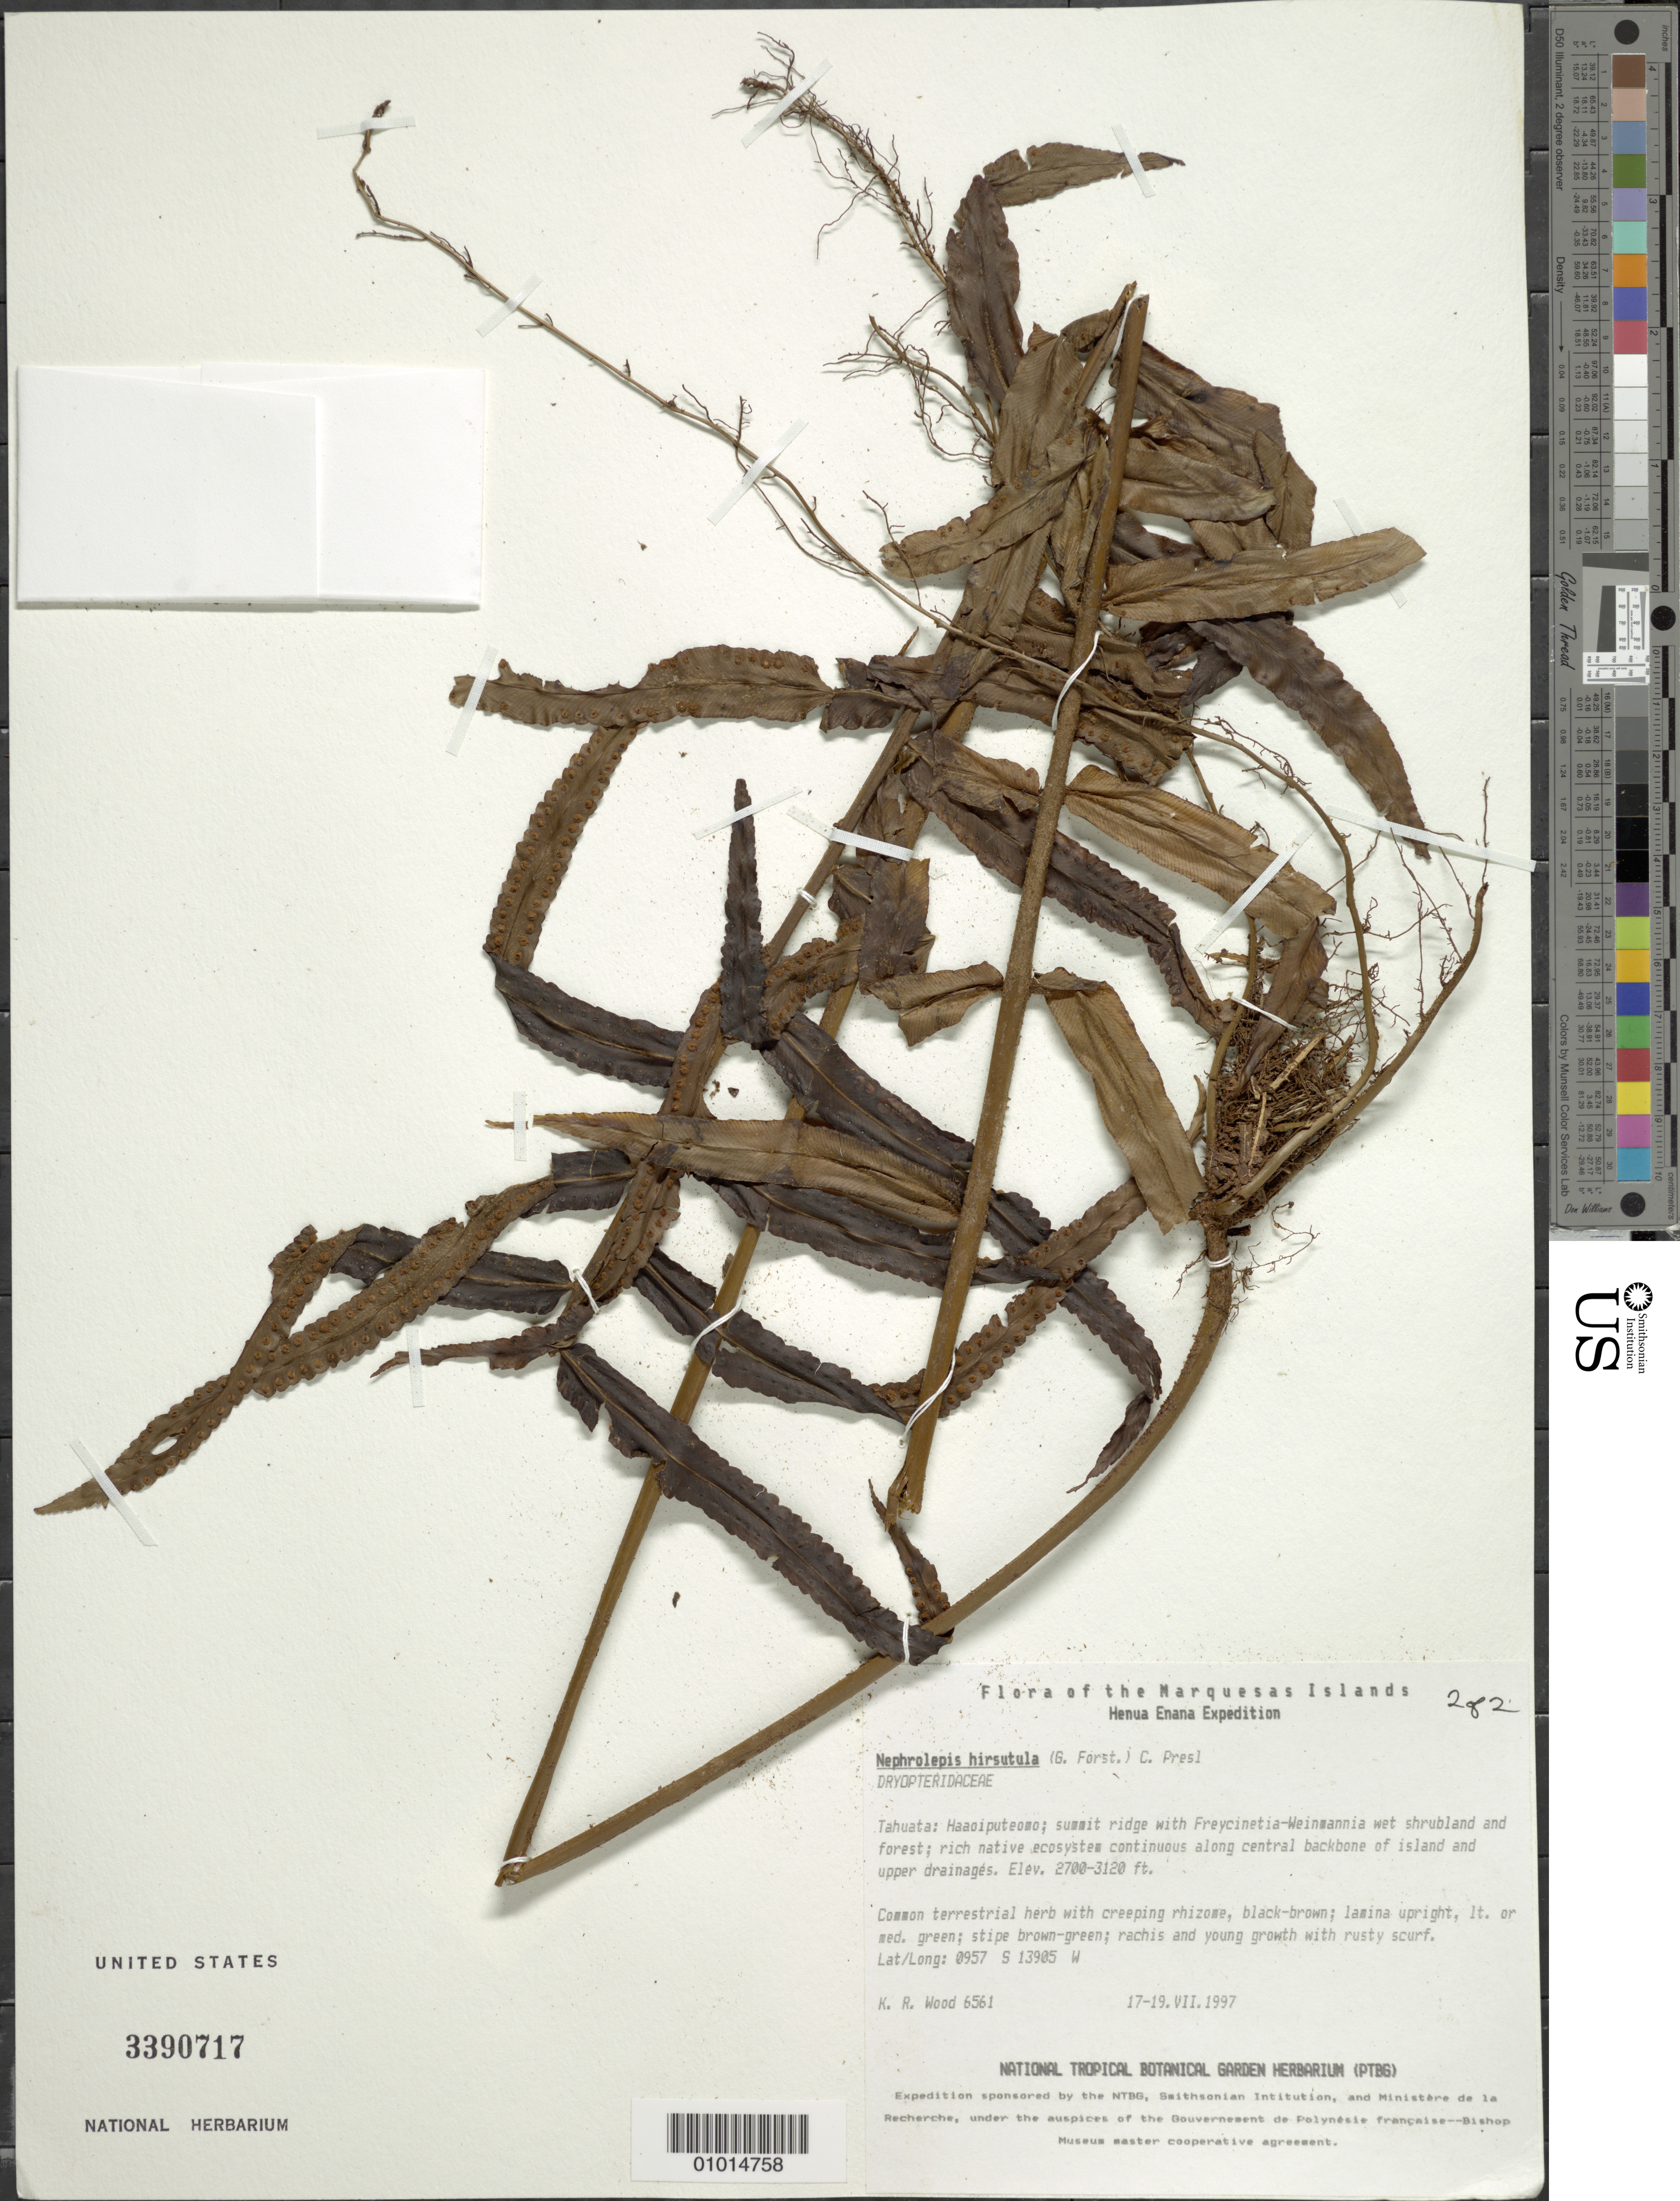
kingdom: Plantae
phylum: Tracheophyta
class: Polypodiopsida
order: Polypodiales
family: Nephrolepidaceae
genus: Nephrolepis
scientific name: Nephrolepis hirsutula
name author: (G. Forst.) C. Presl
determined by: Lorence, David H., (PTBG), National Tropical Botanical Garden (UNITED STATES)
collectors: K. R. Wood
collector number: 6561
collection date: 1997-07-17/1997-07-19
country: French Polynesia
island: Tahuata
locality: Haaoiputeomo, summit ridge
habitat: In Freycinetia - Weinmannia wet shrub and forest; rich native ecosystem, continuous along central backbone of island and upper drainages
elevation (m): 823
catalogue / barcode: US 3390717